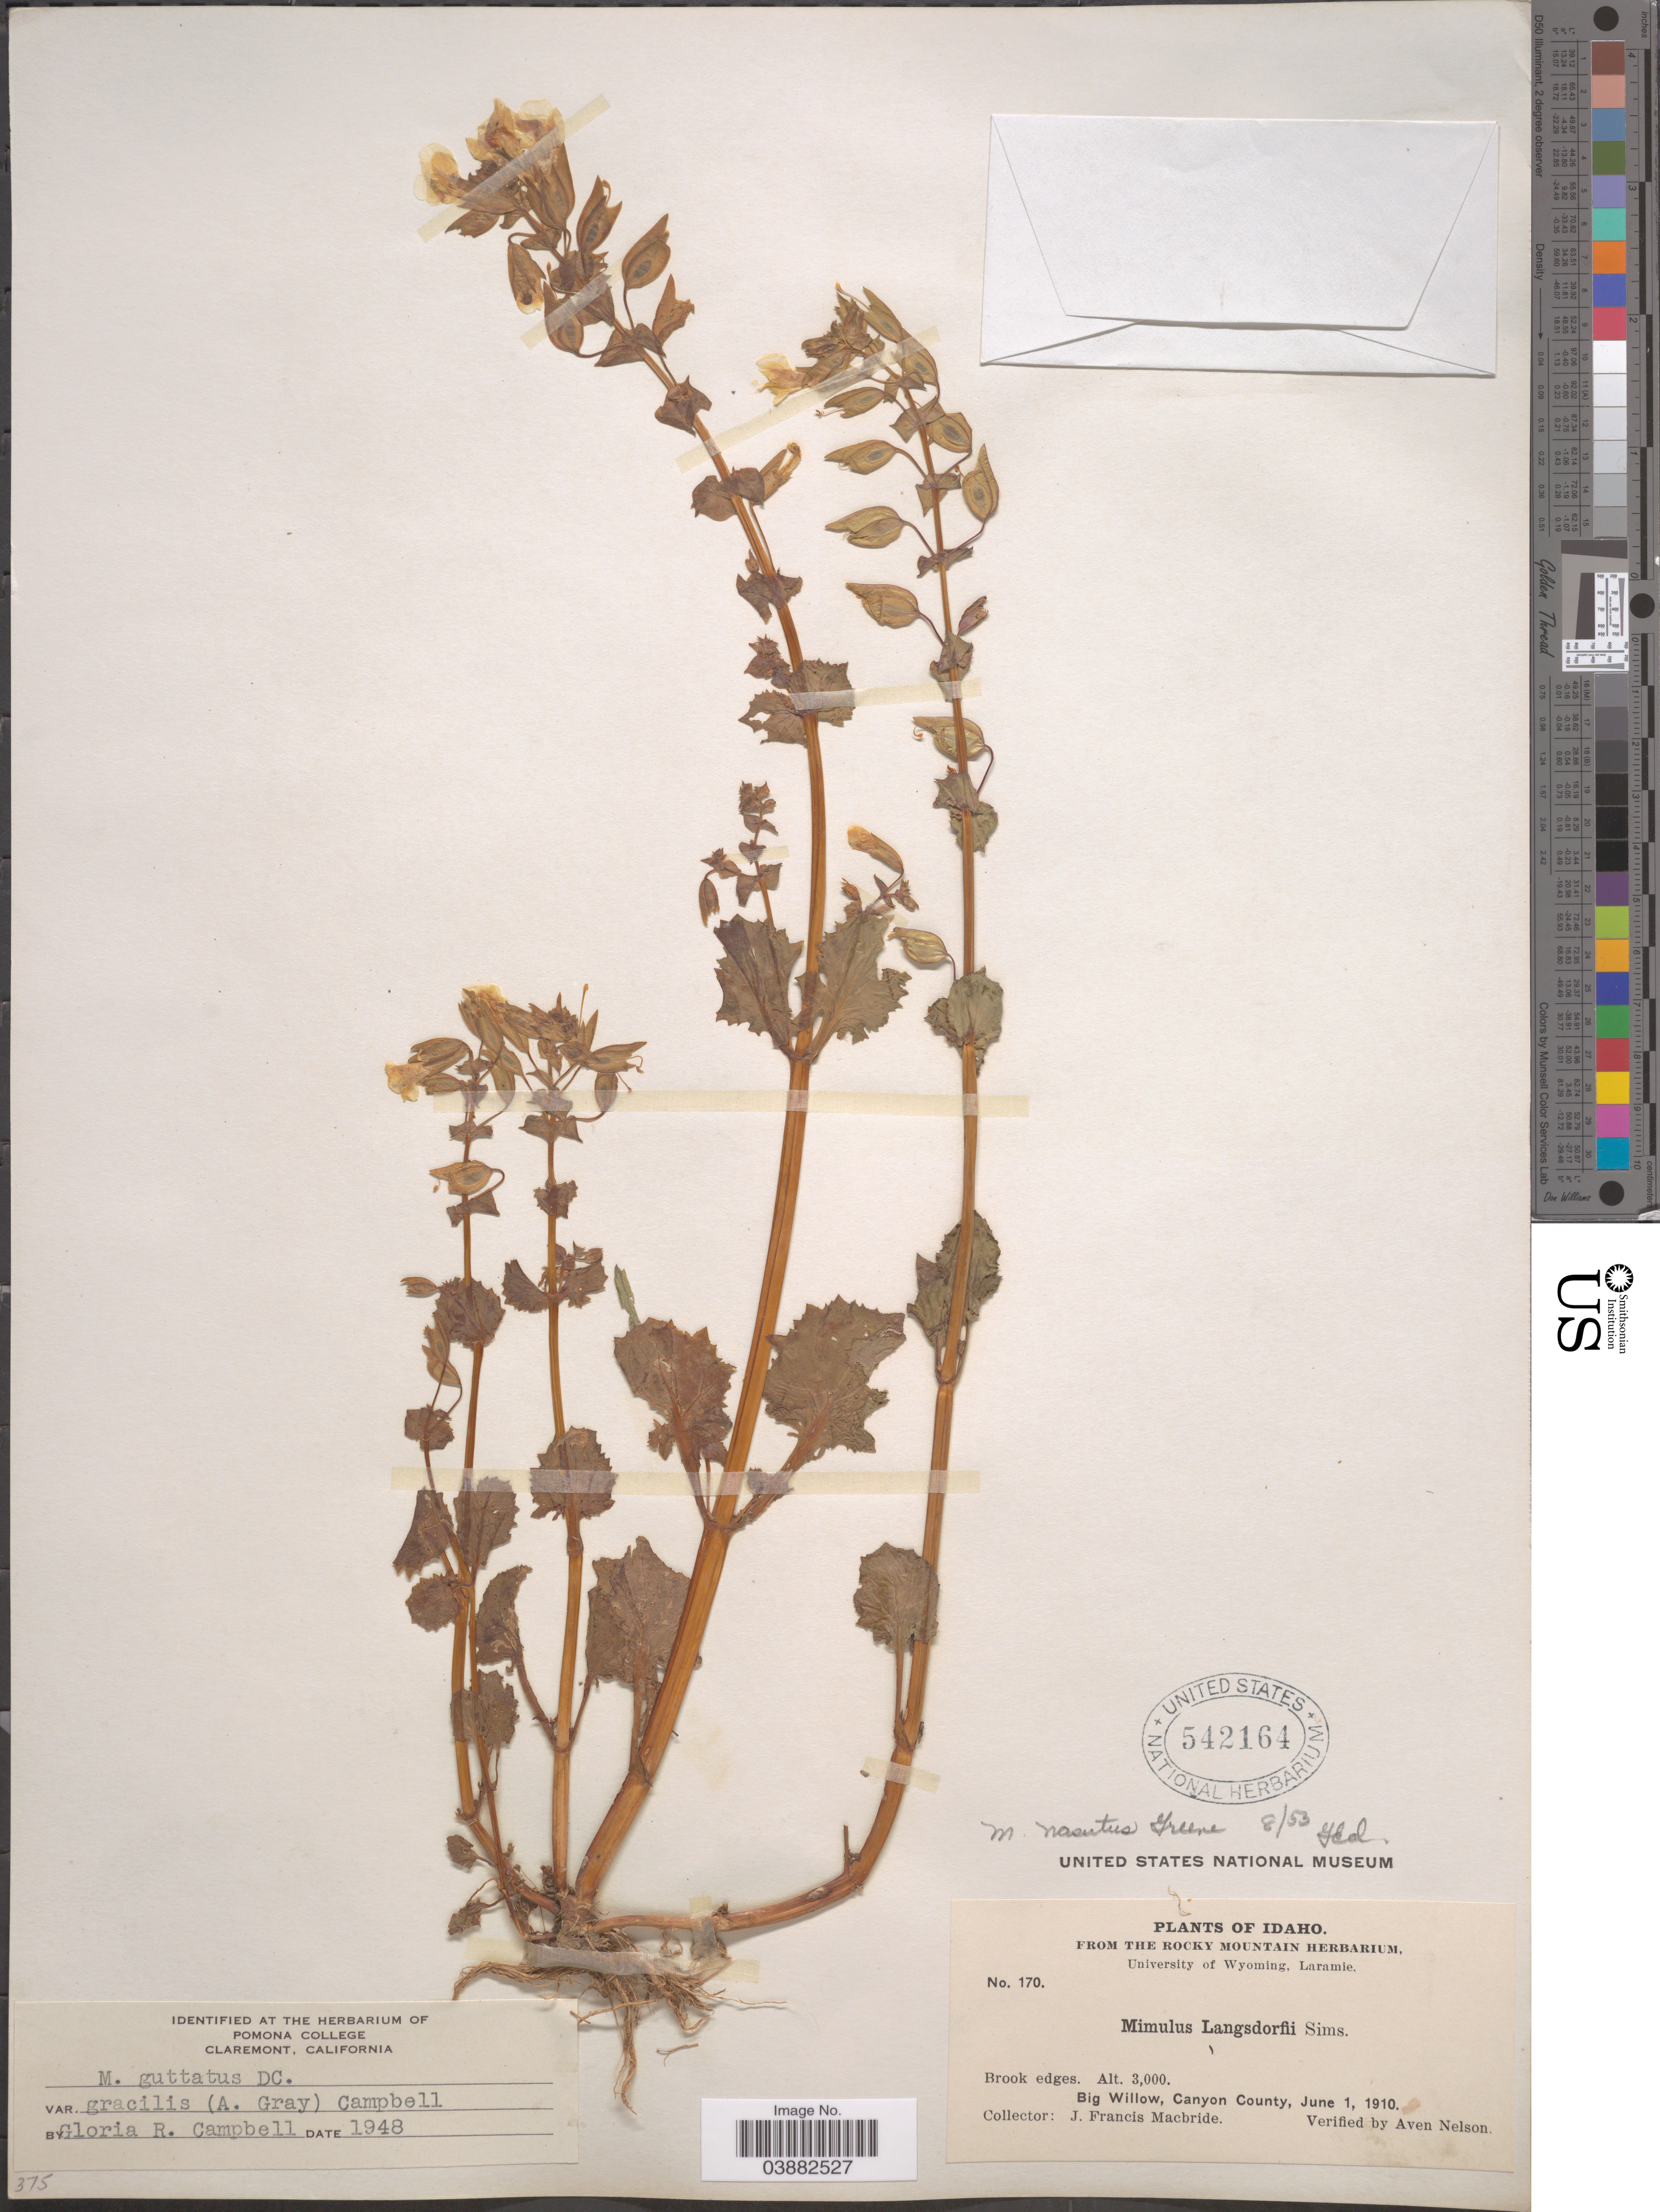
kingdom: Plantae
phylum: Tracheophyta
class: Magnoliopsida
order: Lamiales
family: Phrymaceae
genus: Mimulus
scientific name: Mimulus nasutus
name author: Greene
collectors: J. F. Macbride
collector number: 170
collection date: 1910-06-01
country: United States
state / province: Idaho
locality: Big Willow, Canyon County.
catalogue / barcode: US 542164